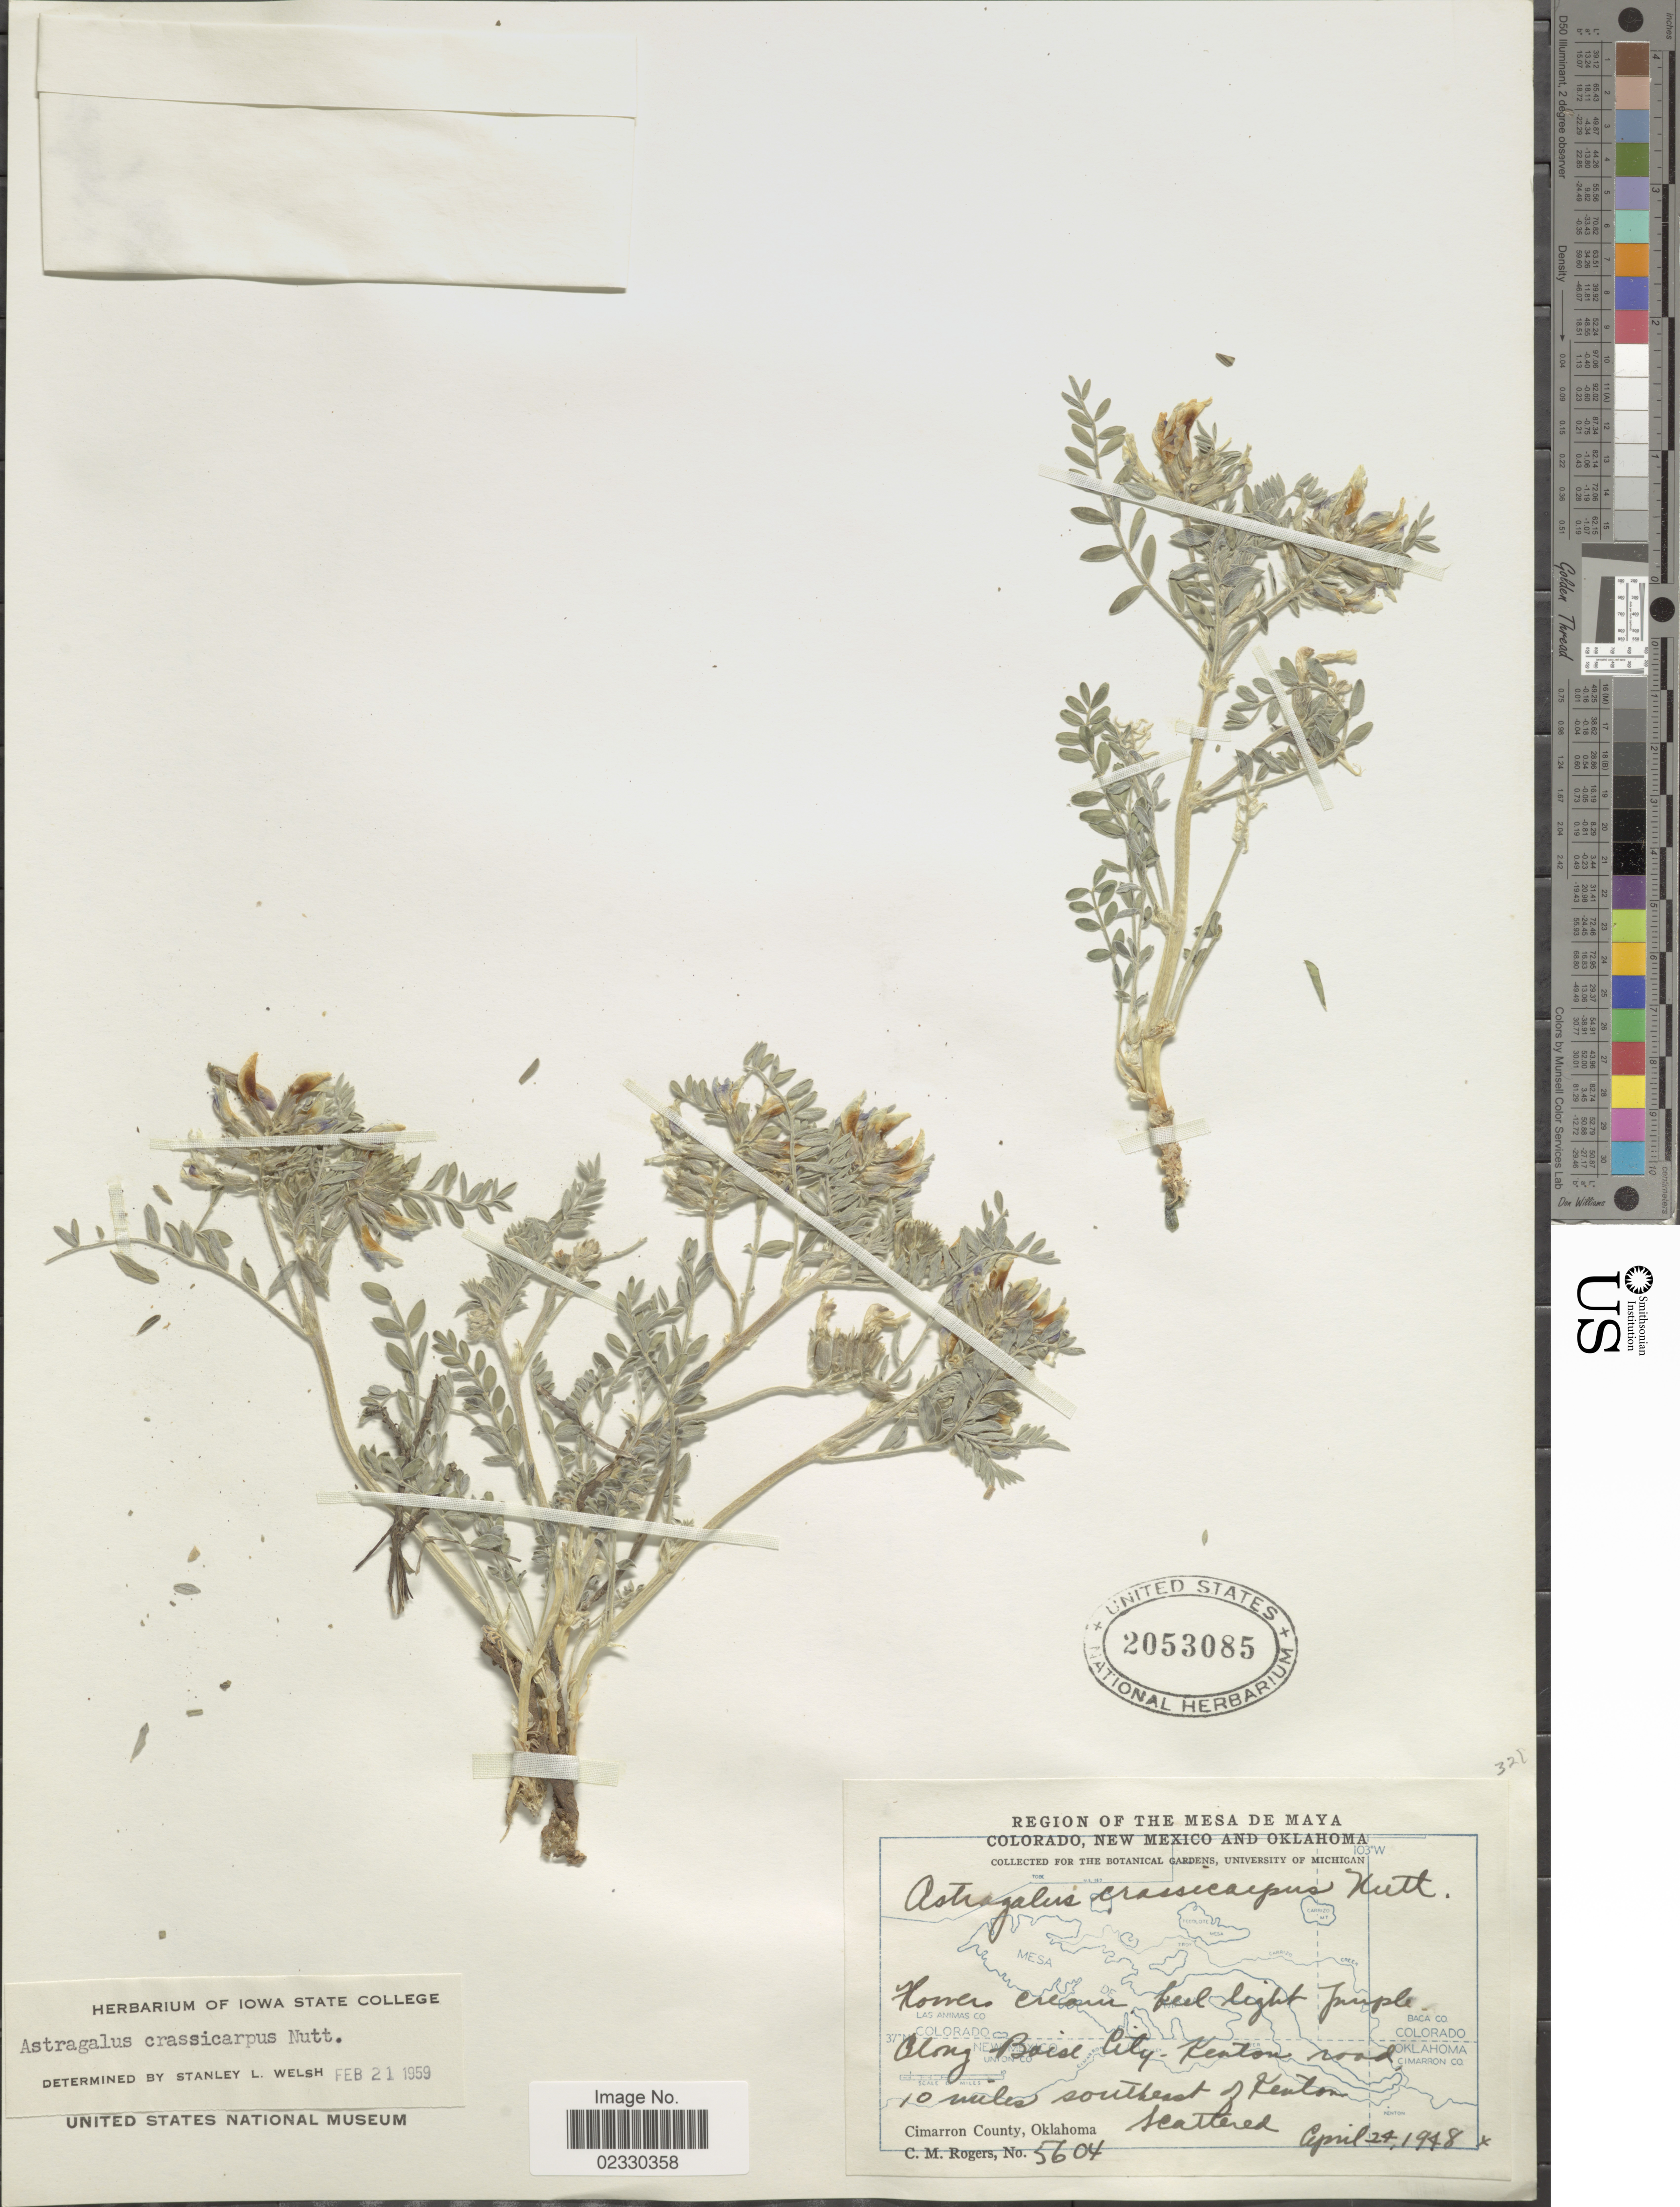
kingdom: Plantae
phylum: Tracheophyta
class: Magnoliopsida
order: Fabales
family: Fabaceae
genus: Astragalus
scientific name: Astragalus crassicarpus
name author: Nutt.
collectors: C. M. Rogers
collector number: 5604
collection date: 1948-04-24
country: United States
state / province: Oklahoma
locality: Region of the Mesa de Maya, along Baise City, Kenton road, 10 miles southeast of Kenton, Cimarron County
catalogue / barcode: US 2053085